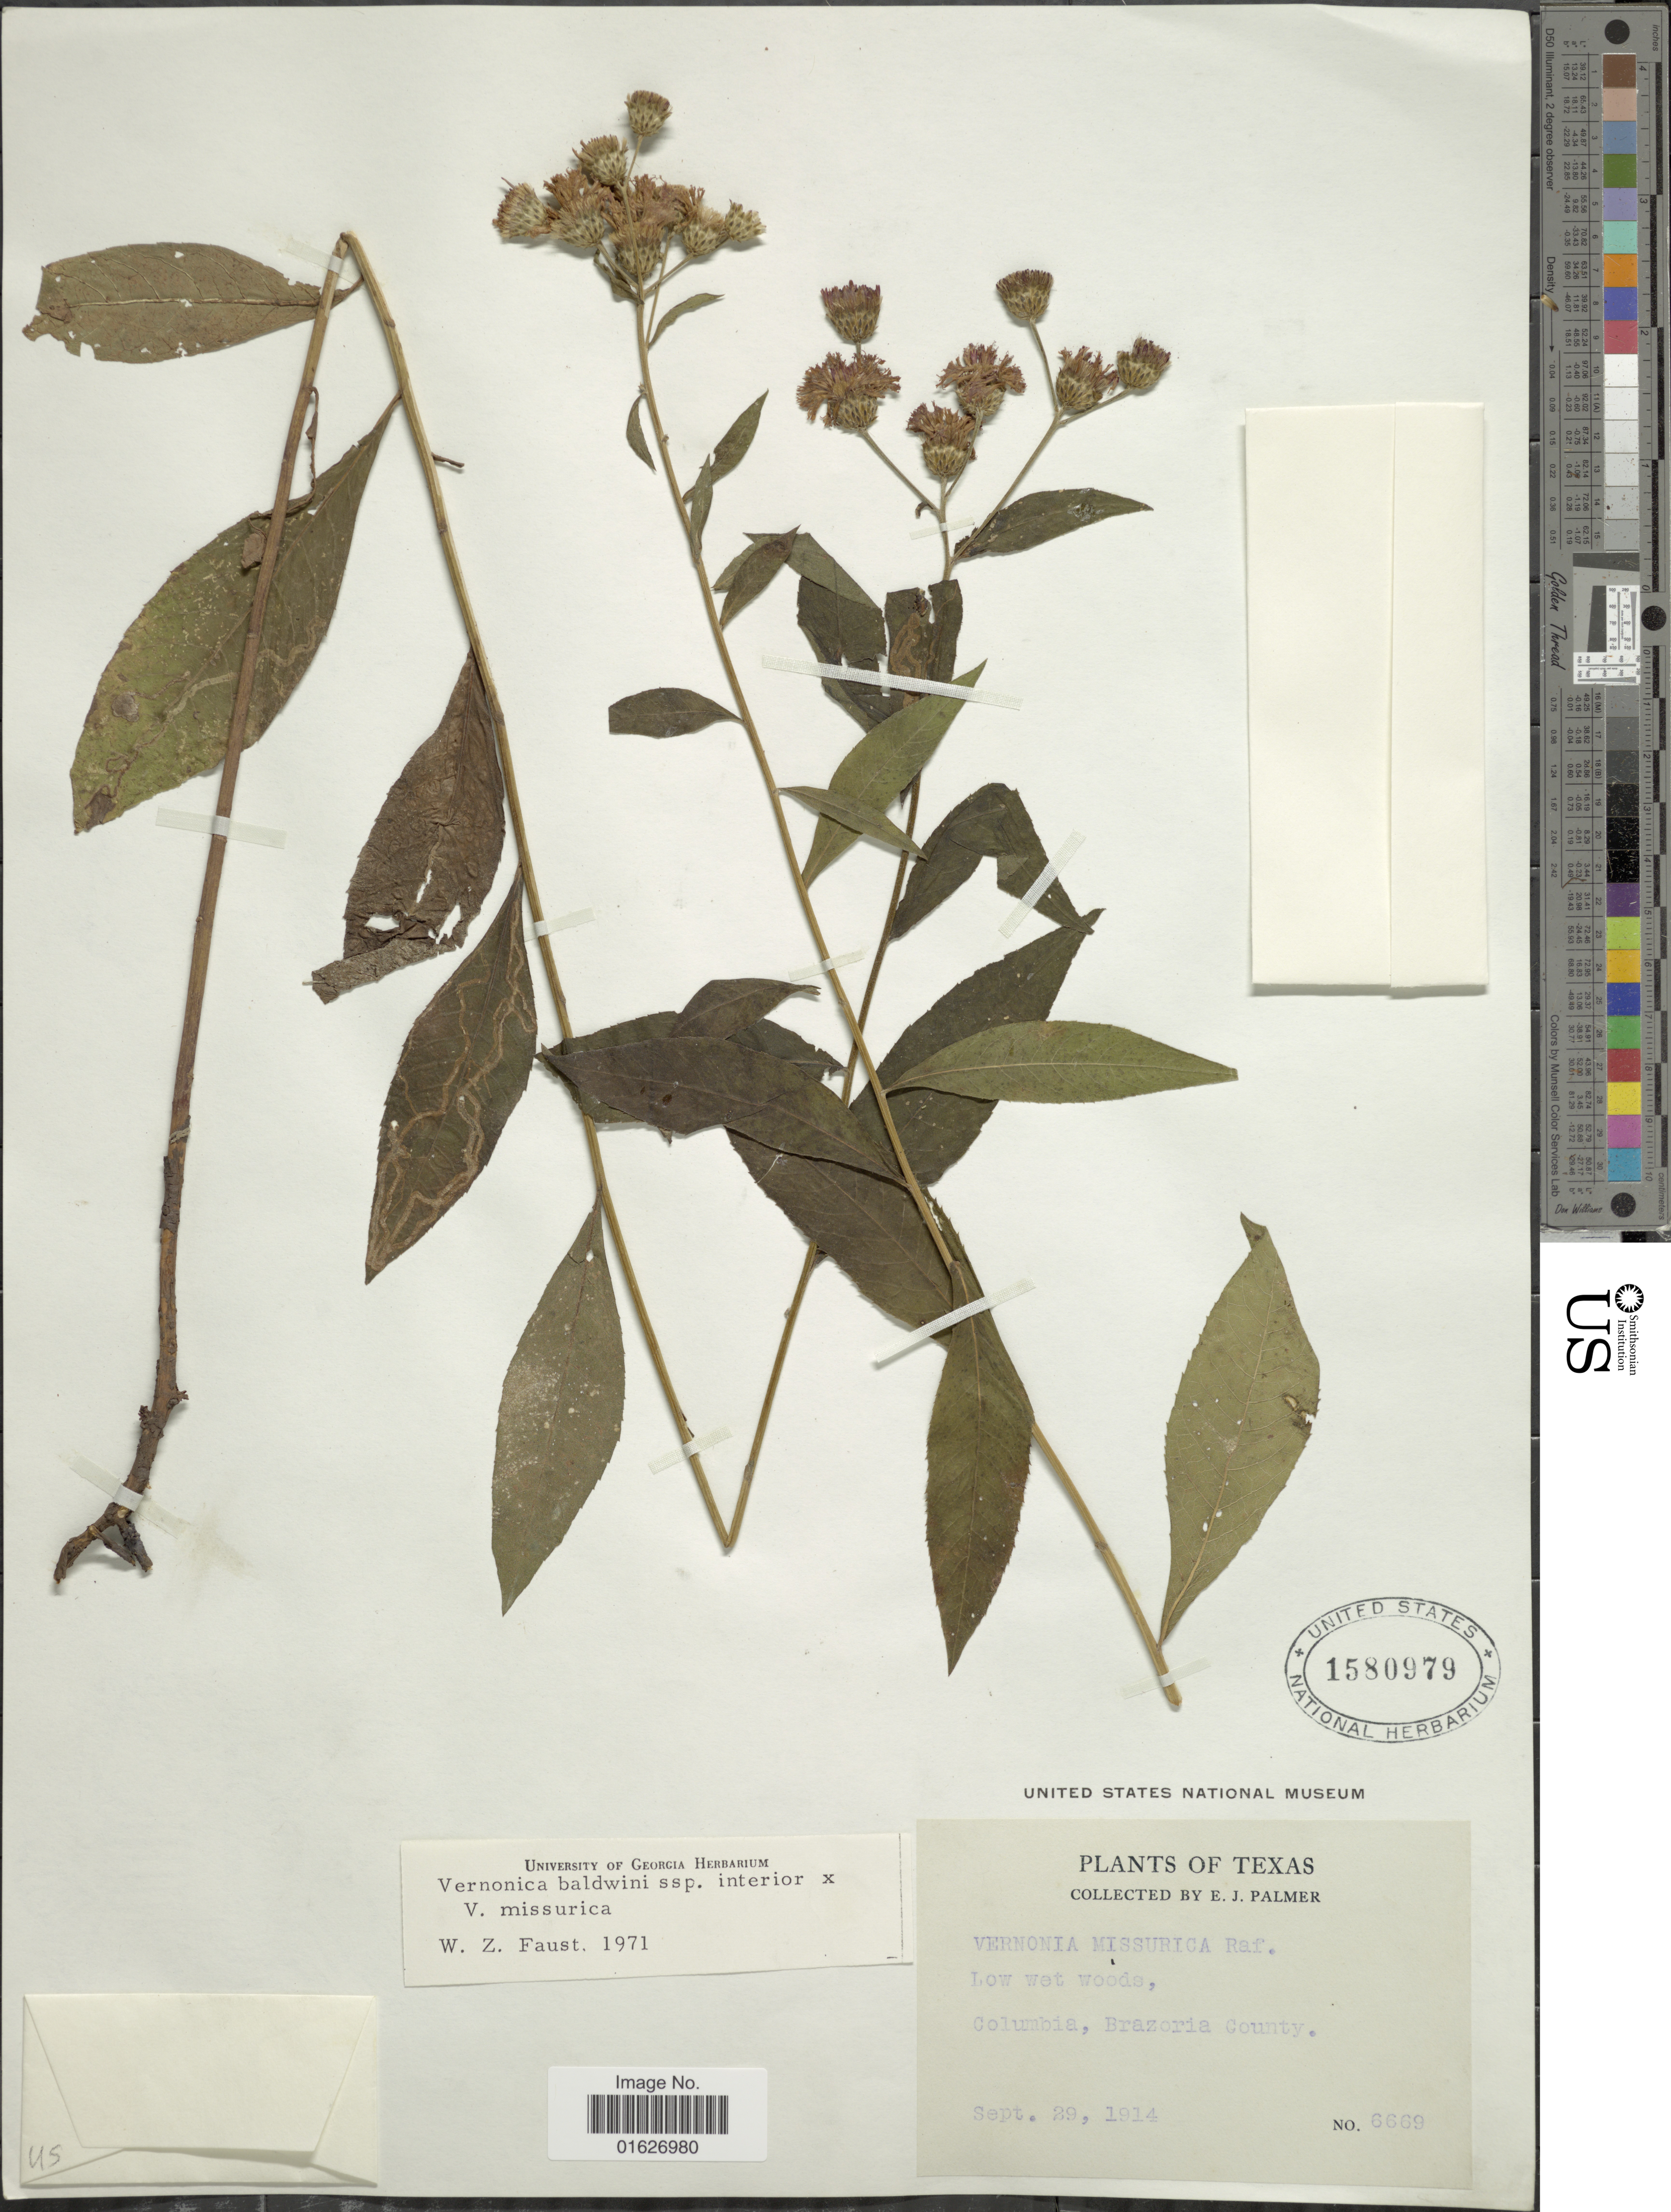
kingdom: Plantae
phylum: Tracheophyta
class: Magnoliopsida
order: Asterales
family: Asteraceae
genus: Vernonia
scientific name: Vernonia baldwinii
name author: Torr.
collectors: E. J. Palmer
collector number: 6669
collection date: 1914-09-29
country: United States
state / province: Texas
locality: Columbia, Brazoria County.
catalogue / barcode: US 1580979